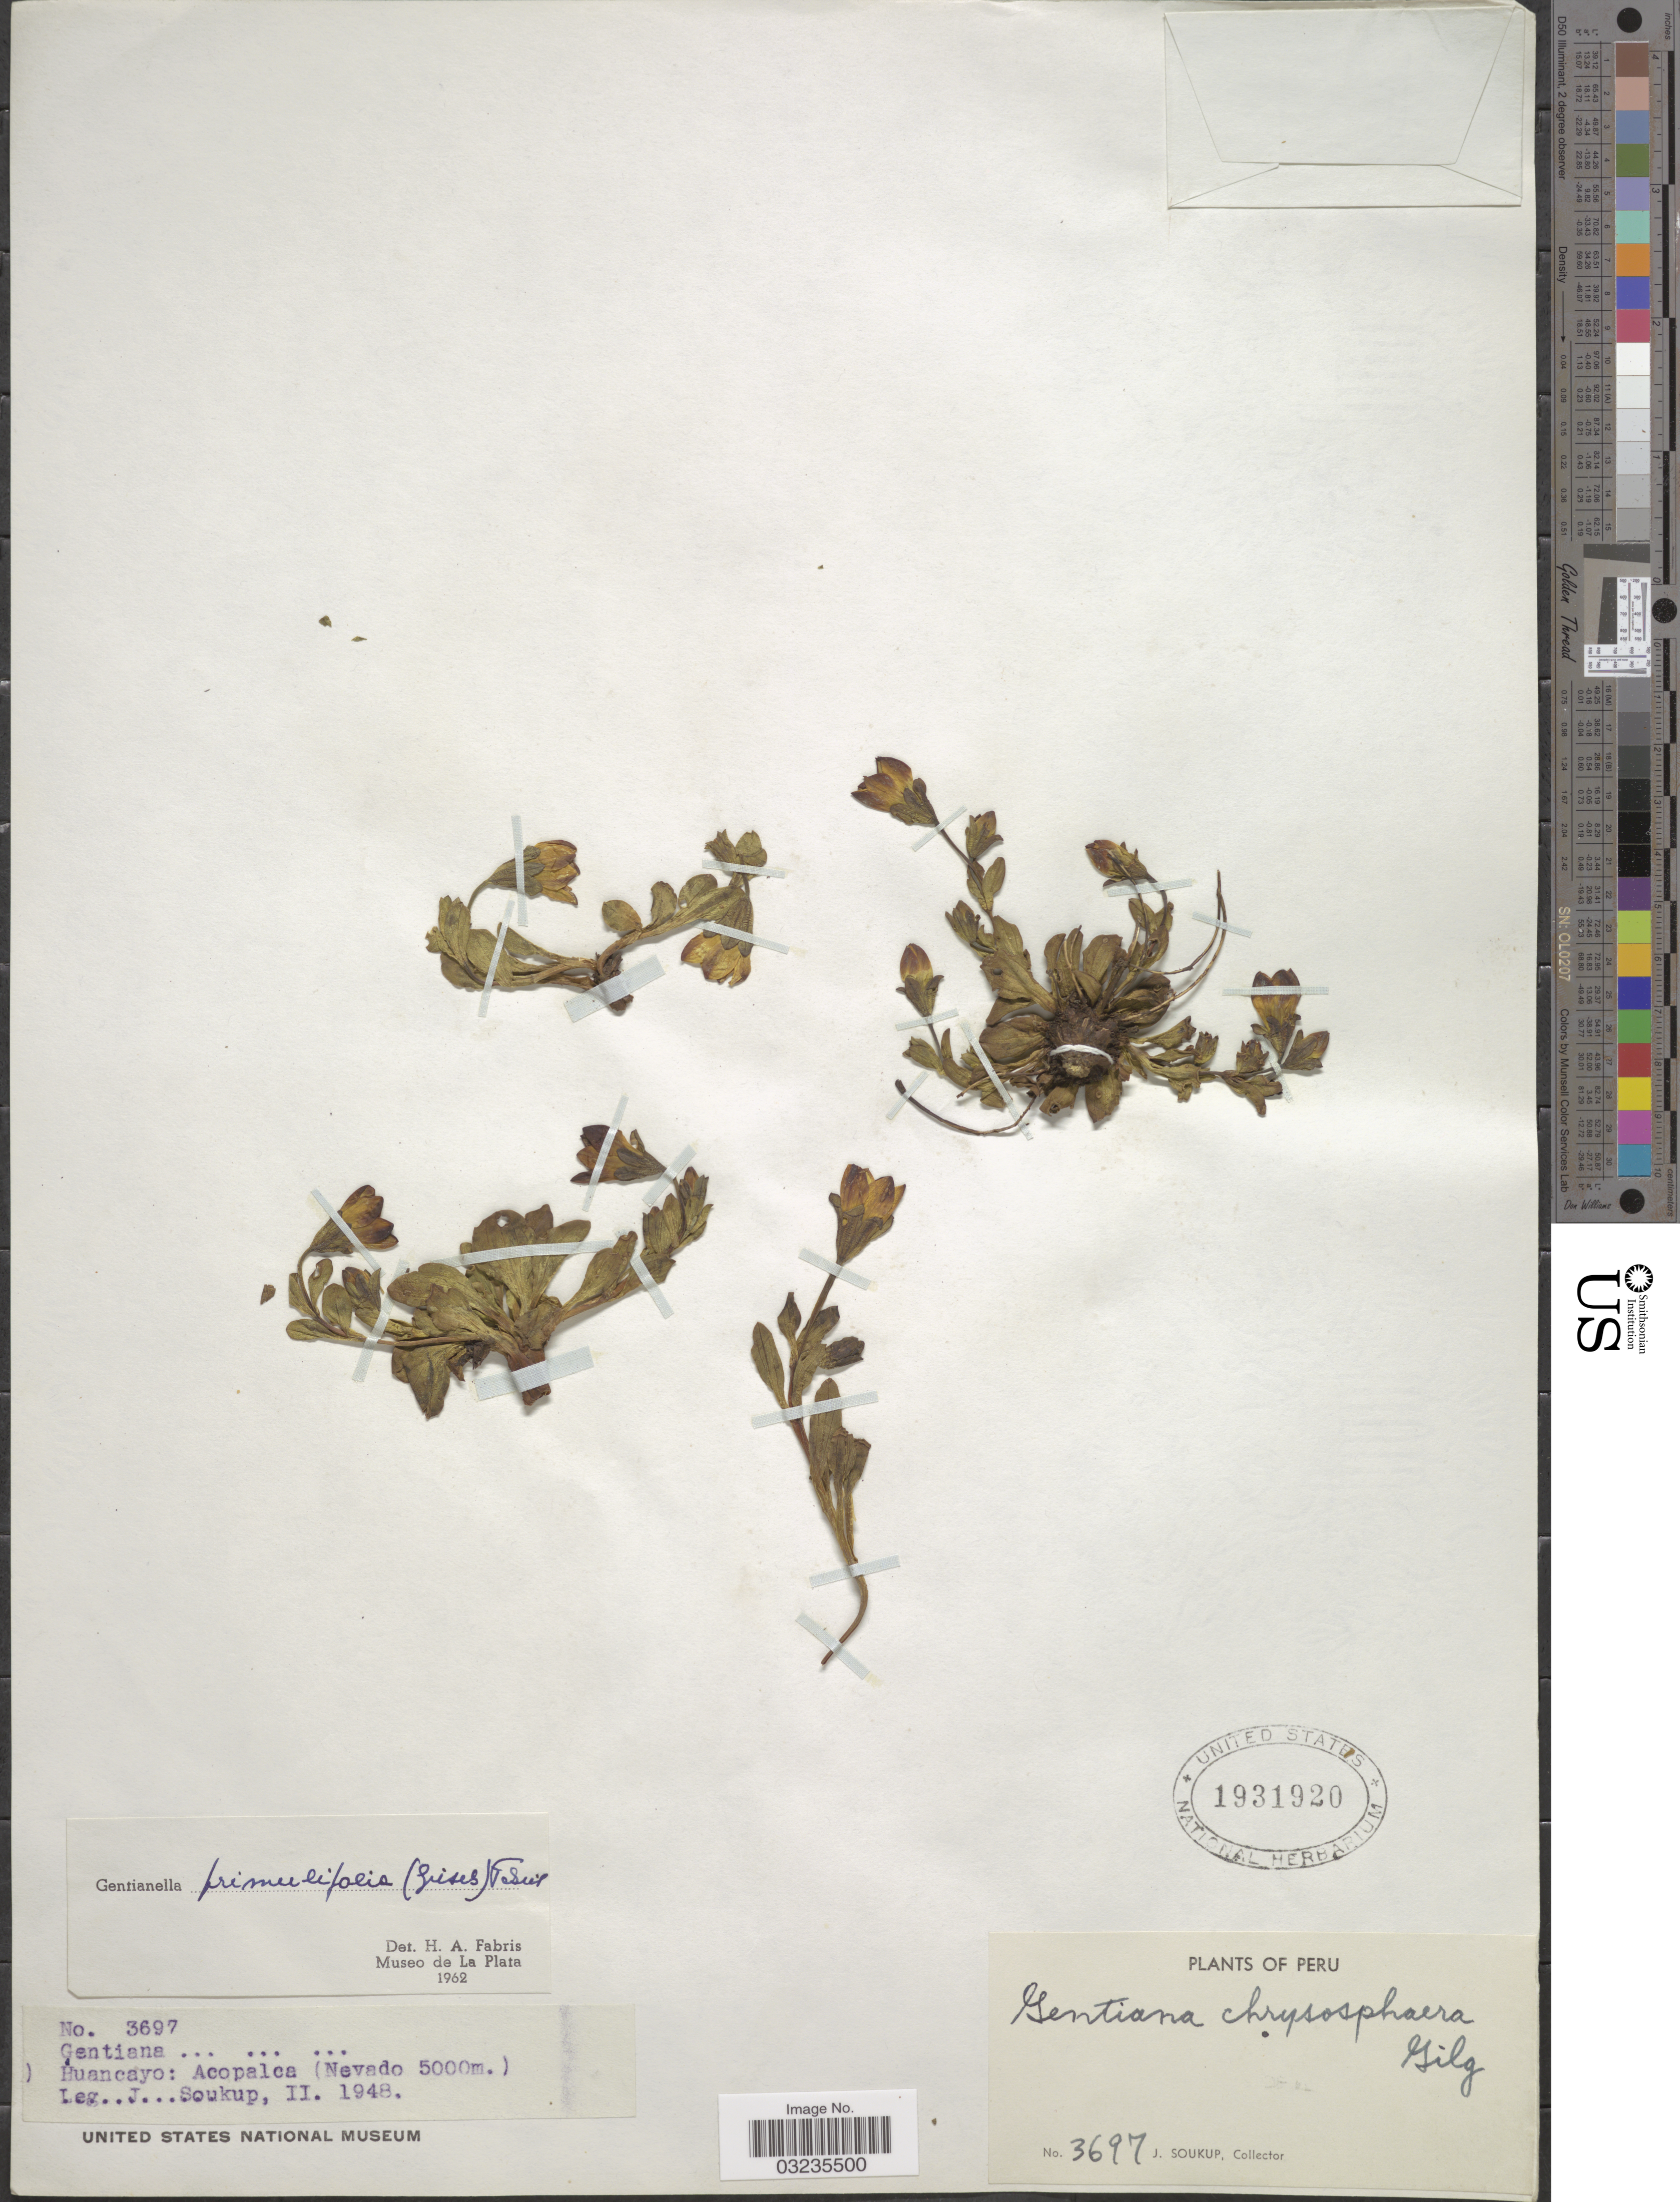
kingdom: Plantae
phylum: Tracheophyta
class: Magnoliopsida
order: Gentianales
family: Gentianaceae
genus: Gentiana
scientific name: Gentiana primulifolia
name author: Griseb.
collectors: J. Soukup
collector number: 3697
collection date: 1948-02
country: Peru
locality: Huancayo: Acopalca (Nevado).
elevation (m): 5000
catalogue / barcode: US 1931920